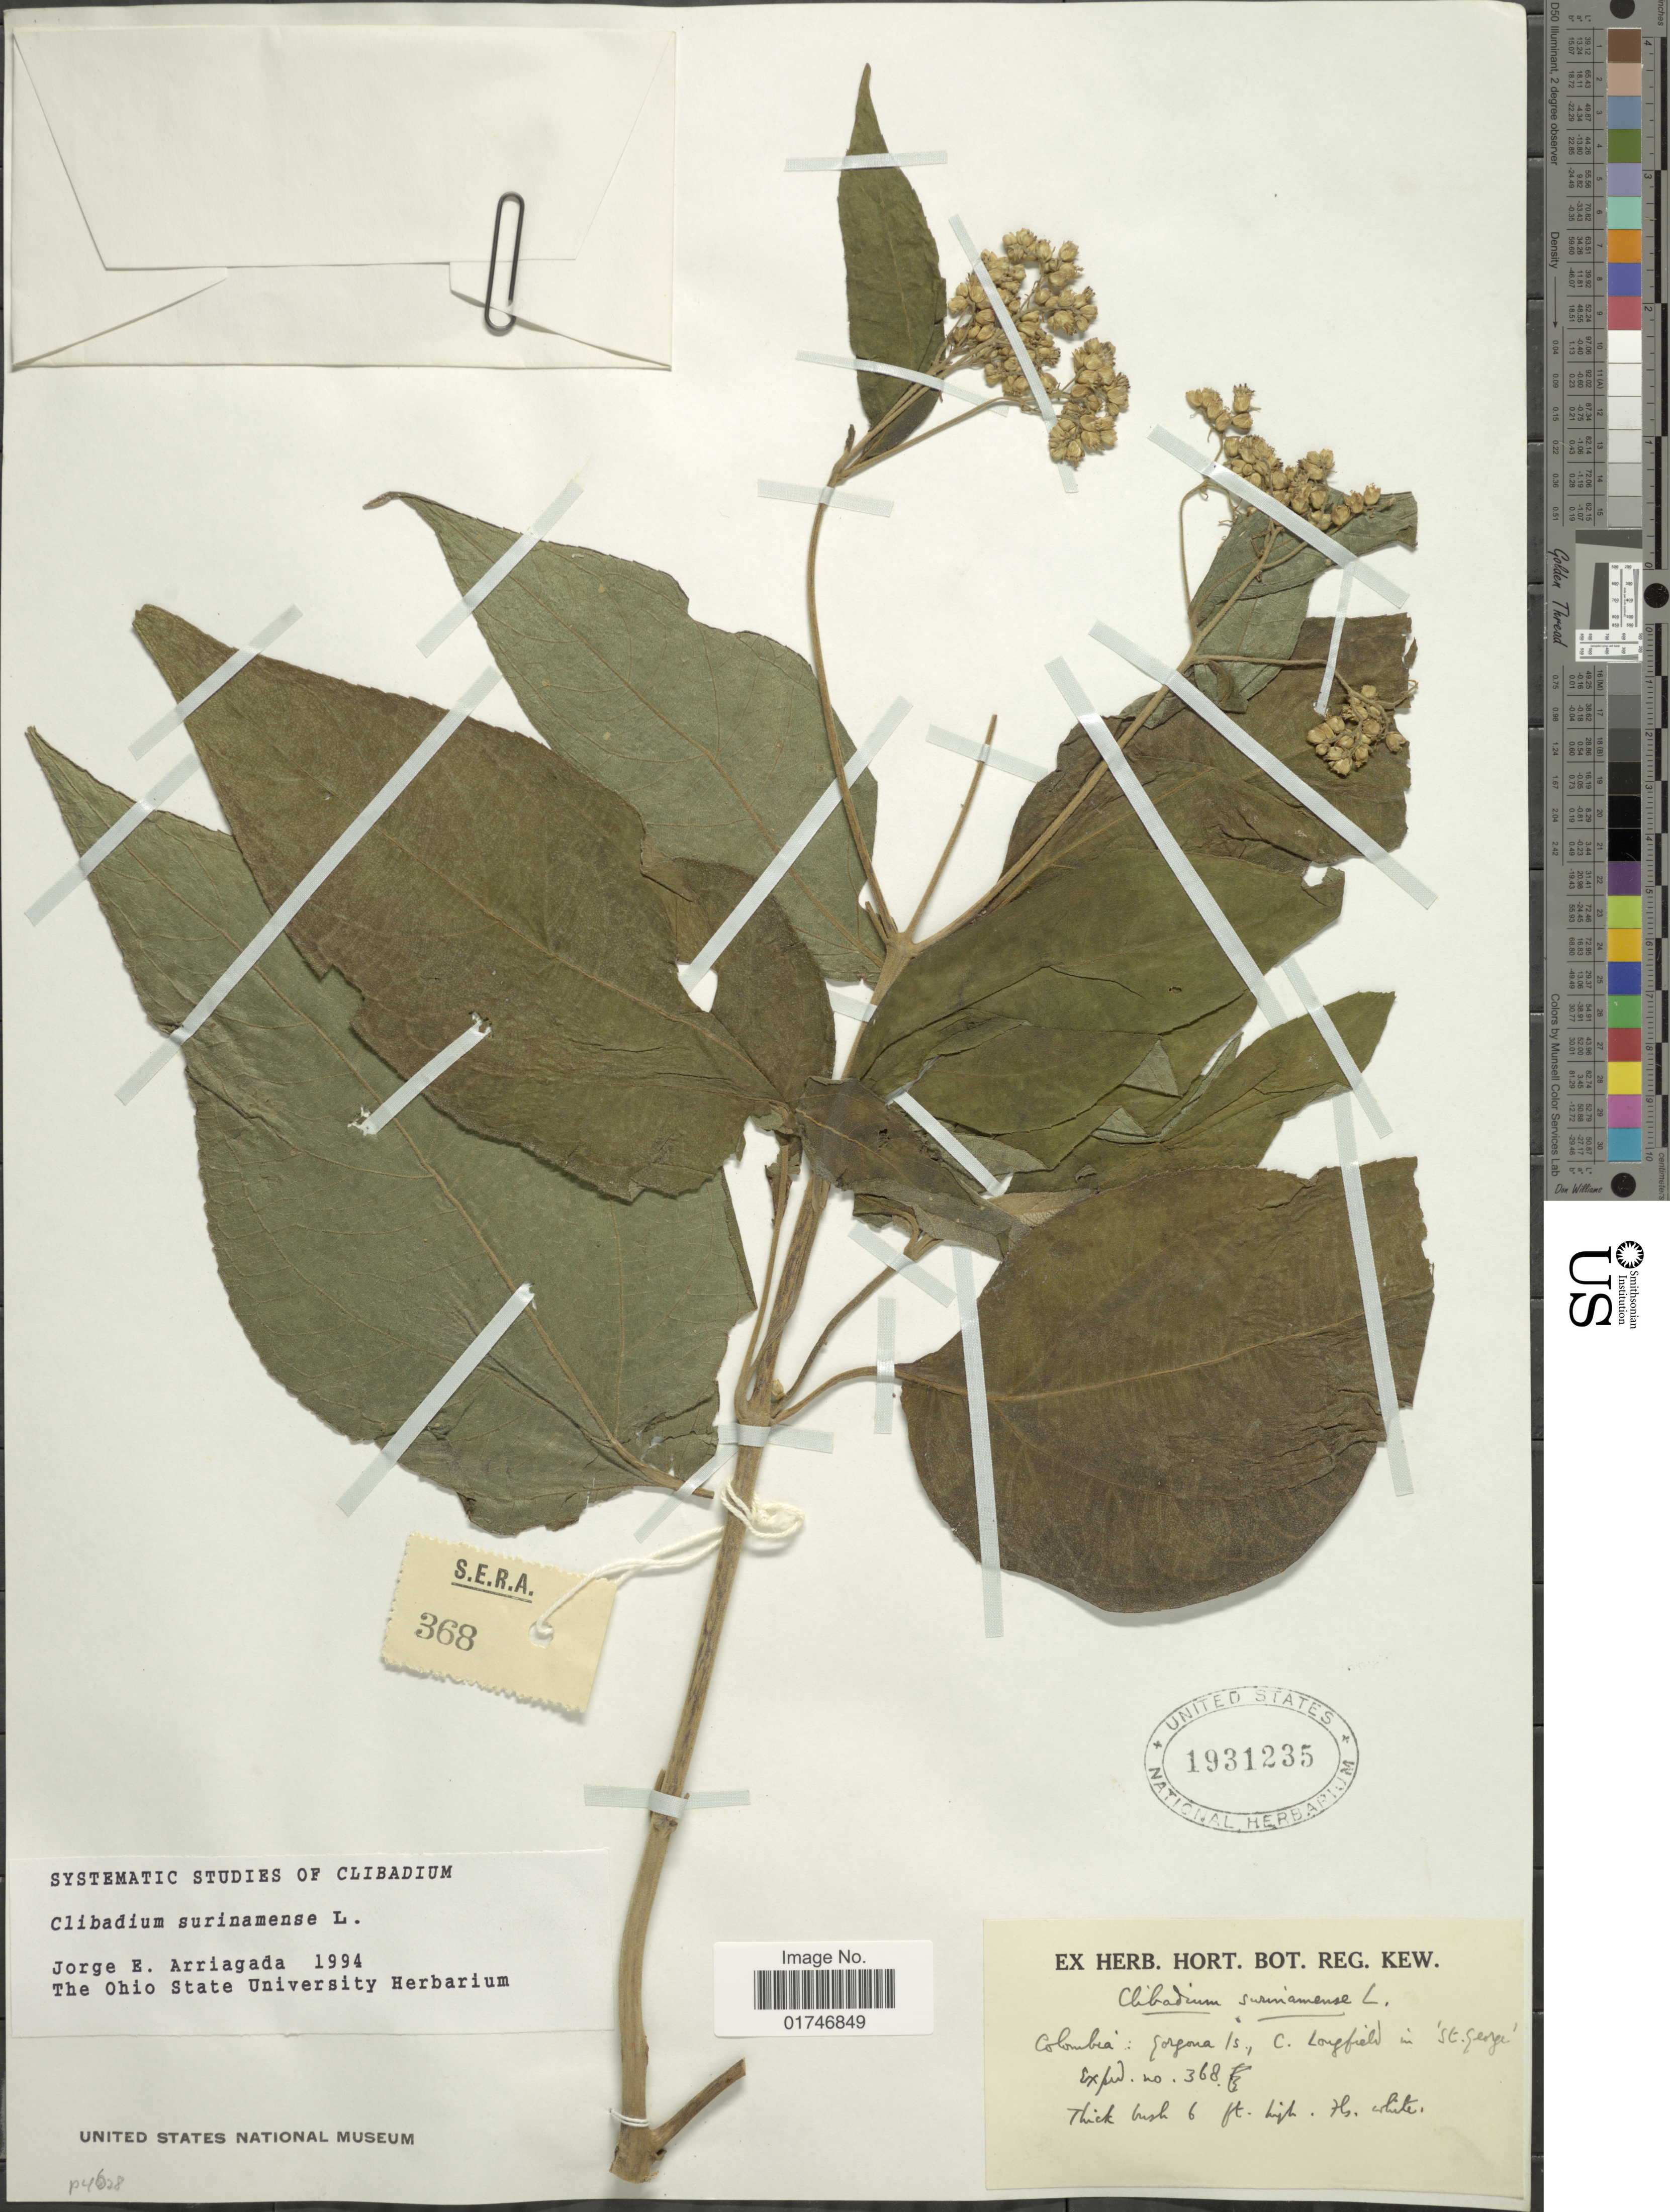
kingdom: Plantae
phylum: Tracheophyta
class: Magnoliopsida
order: Asterales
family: Asteraceae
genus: Clibadium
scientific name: Clibadium surinamense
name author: L.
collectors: St. George Exped.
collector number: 368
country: Colombia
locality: Colombia: Gorgona Is., C. Longfield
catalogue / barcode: US 1931235